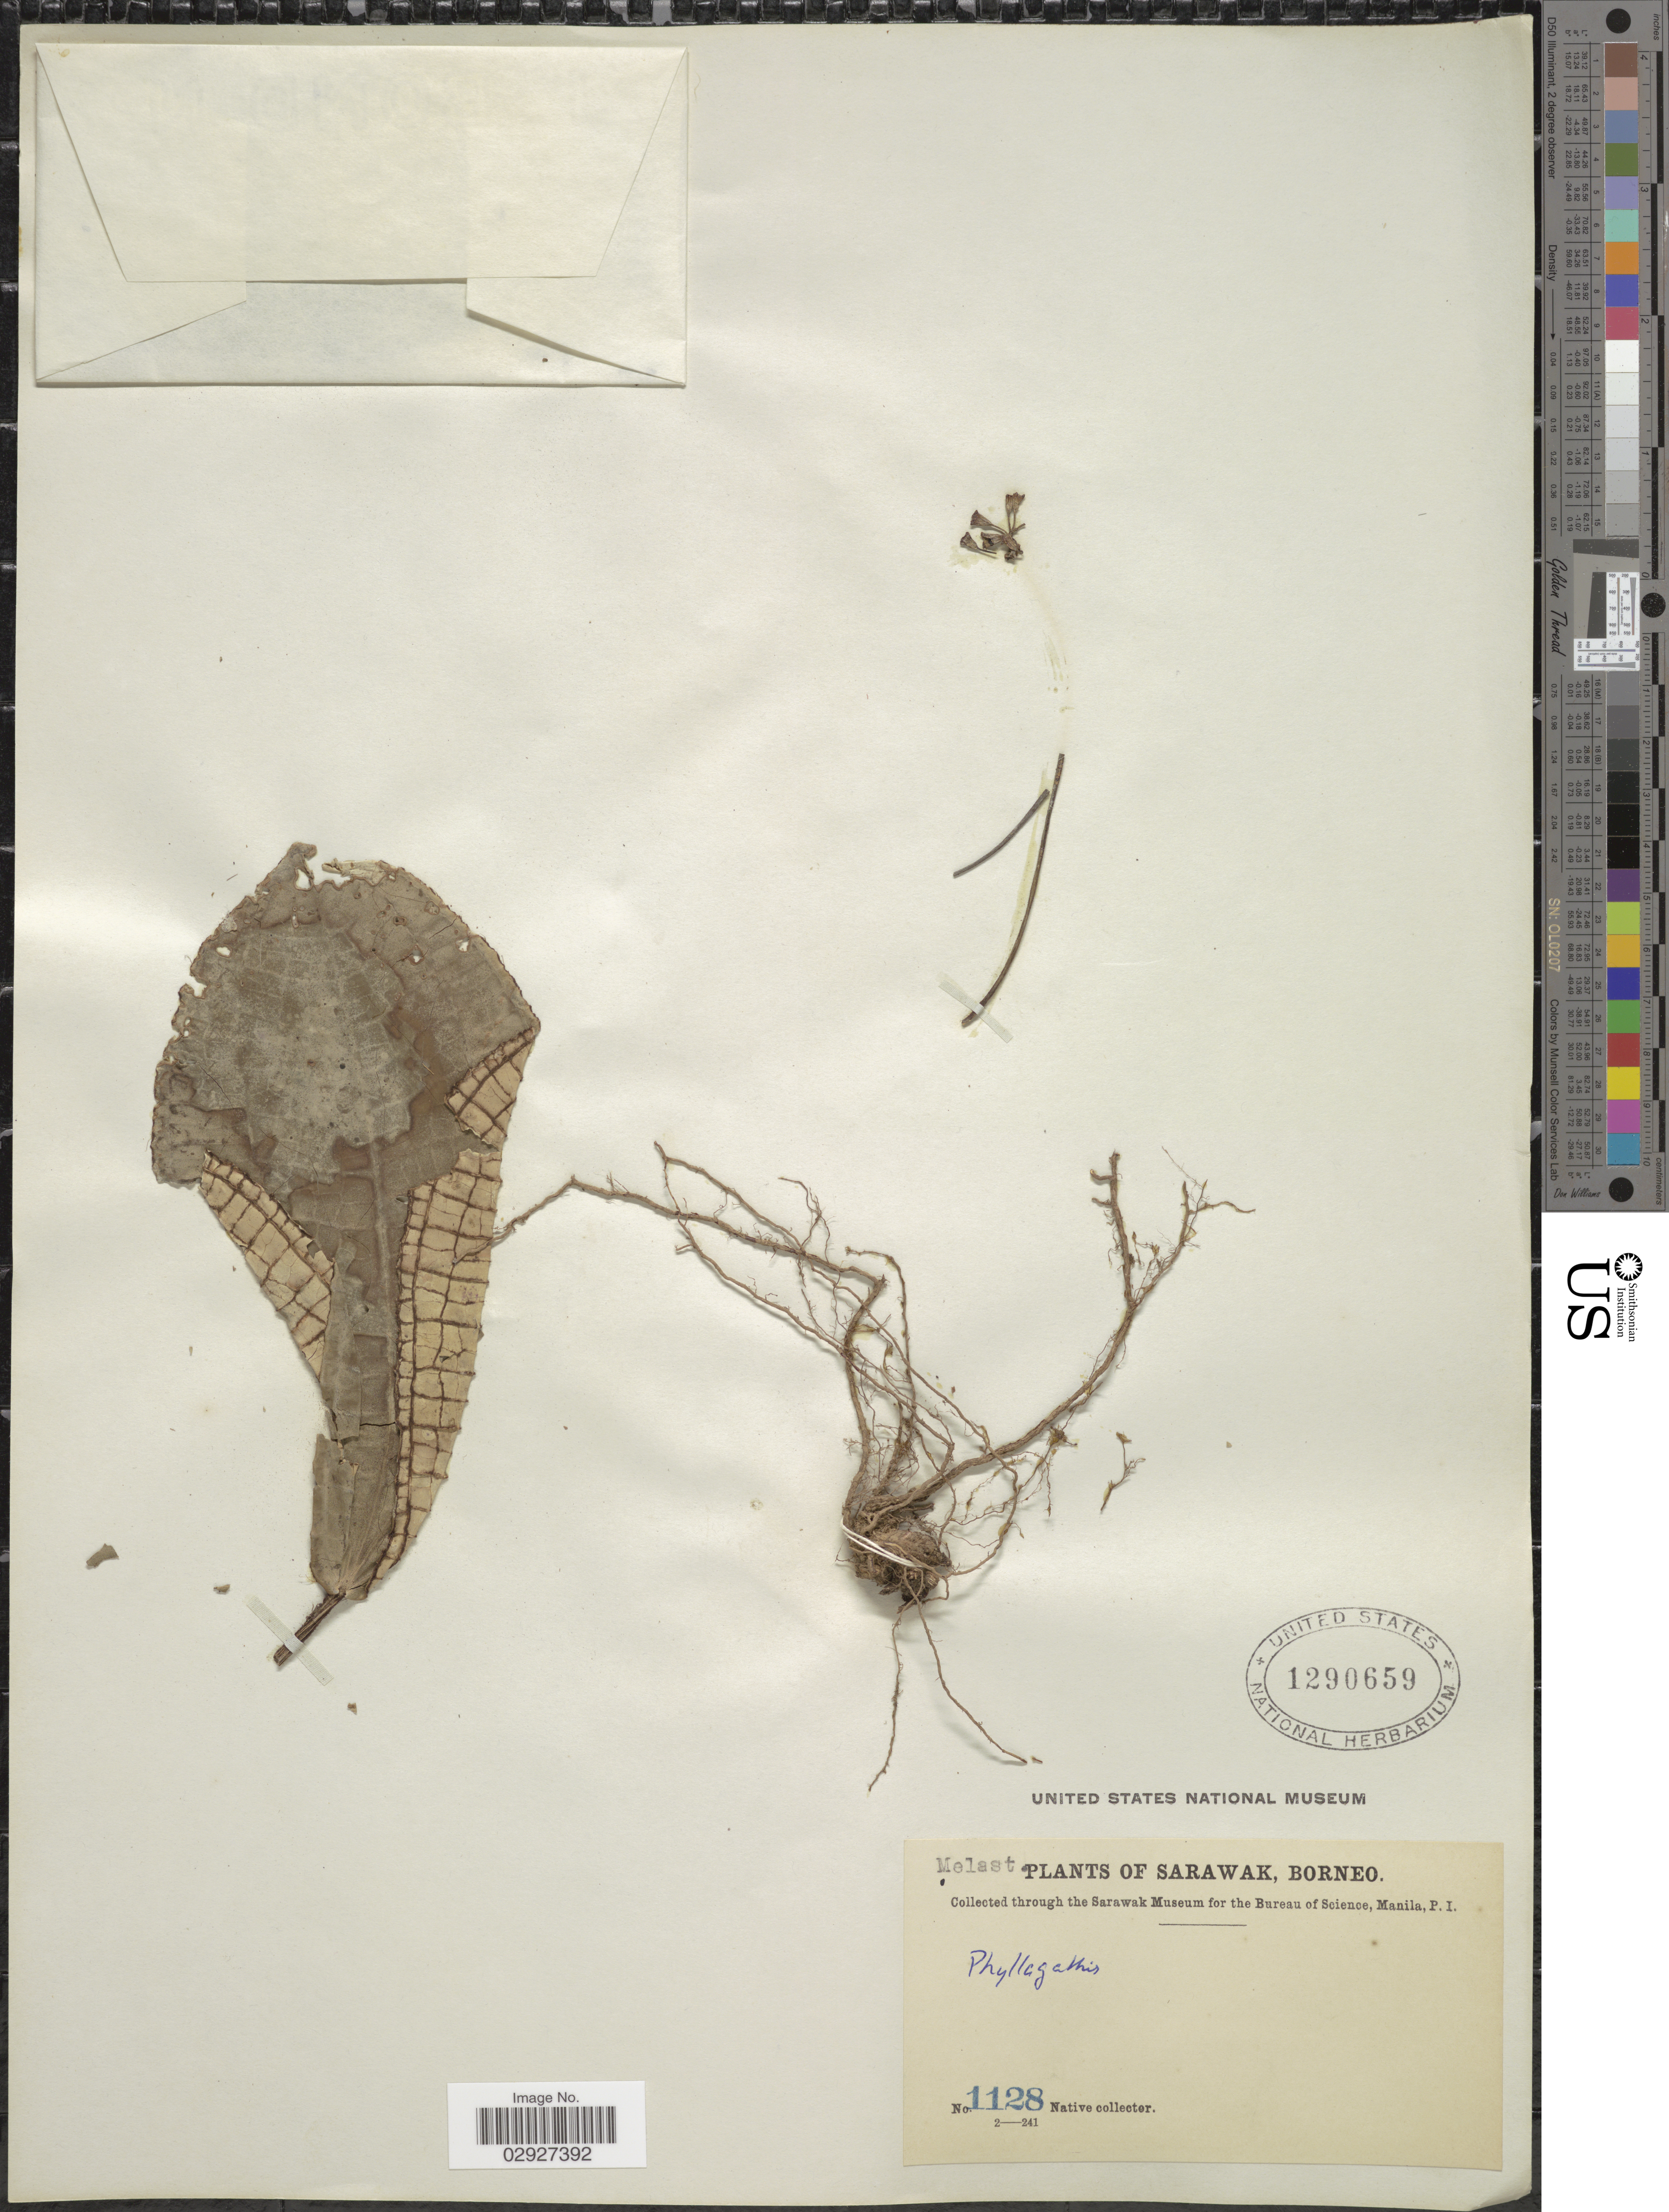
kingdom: Plantae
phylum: Tracheophyta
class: Magnoliopsida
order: Myrtales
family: Melastomataceae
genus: Phyllagathis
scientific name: Phyllagathis sp.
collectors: Native collector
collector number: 1128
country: Malaysia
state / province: Sarawak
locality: Sarawak, Borneo.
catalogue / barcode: US 1290659